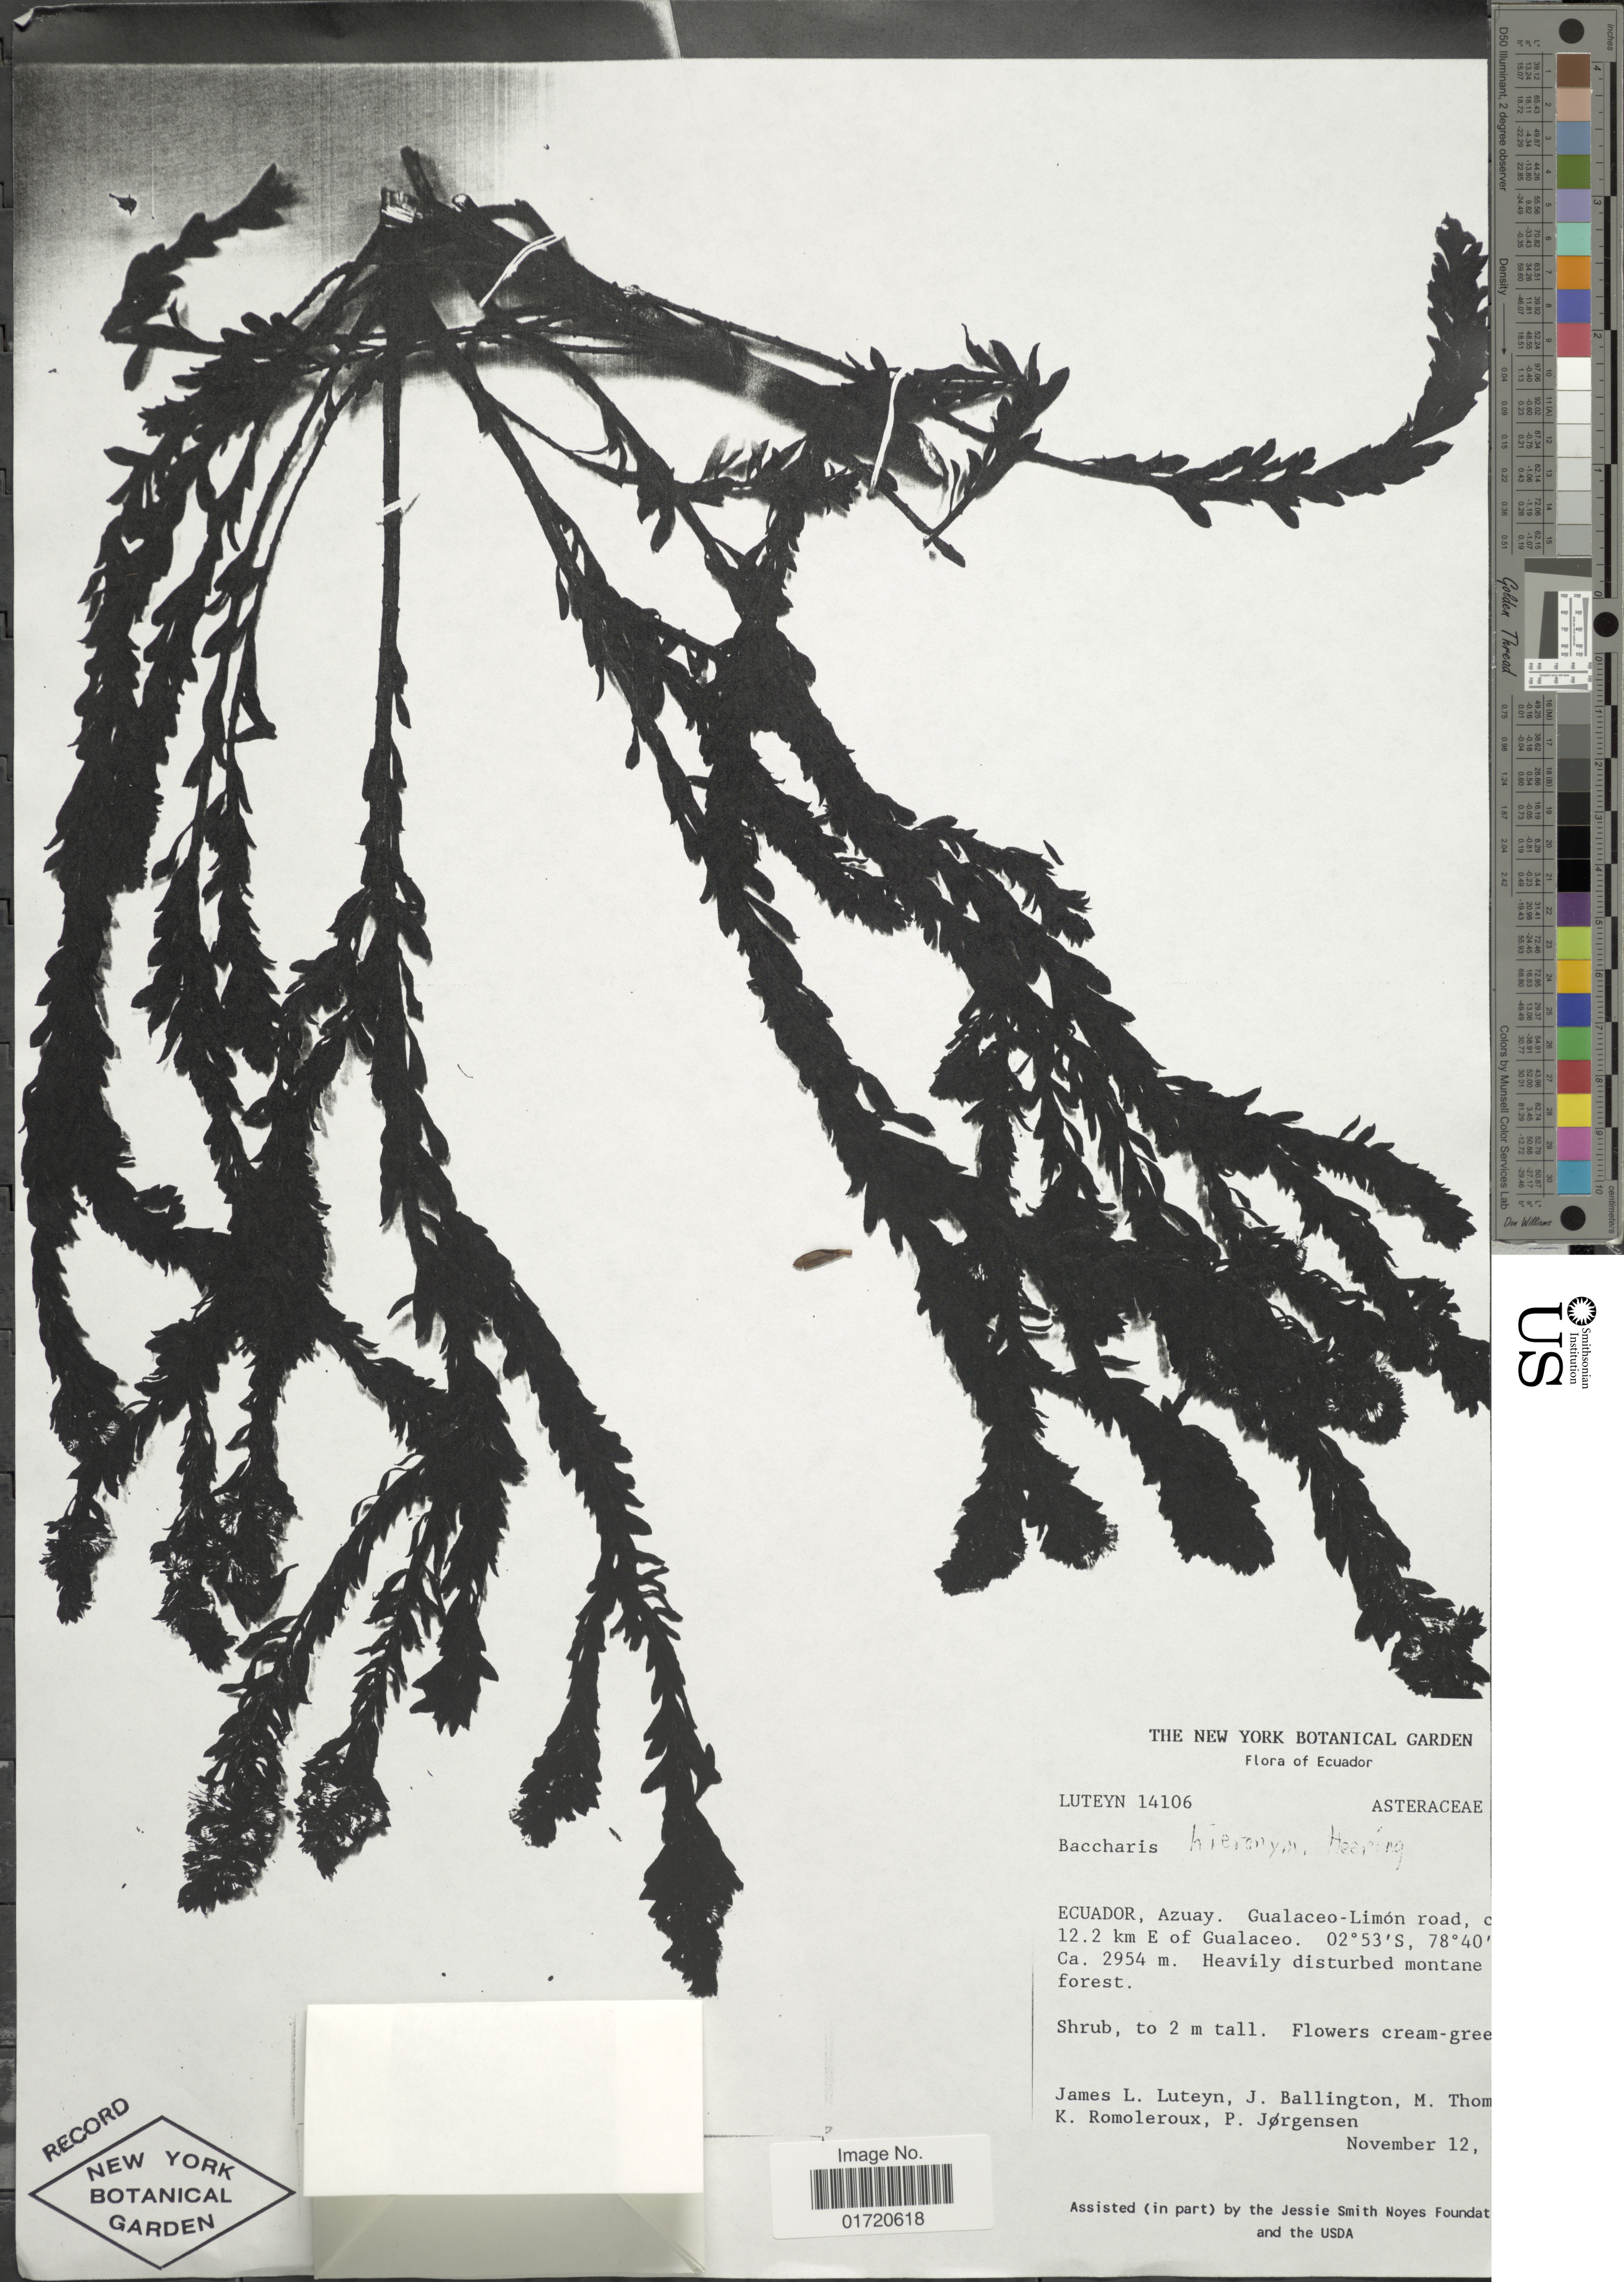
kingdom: Plantae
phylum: Tracheophyta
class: Magnoliopsida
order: Asterales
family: Asteraceae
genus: Baccharis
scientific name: Baccharis hieronymi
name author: Heering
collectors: J. L. Luteyn, J. Ballington, M. Thom, K. Romoleroux & P. Jörgensen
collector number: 14106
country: Ecuador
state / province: Azuay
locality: Gualaceo-Limon road, c [illegible text] 12.2 km E of Gualaceo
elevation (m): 2954